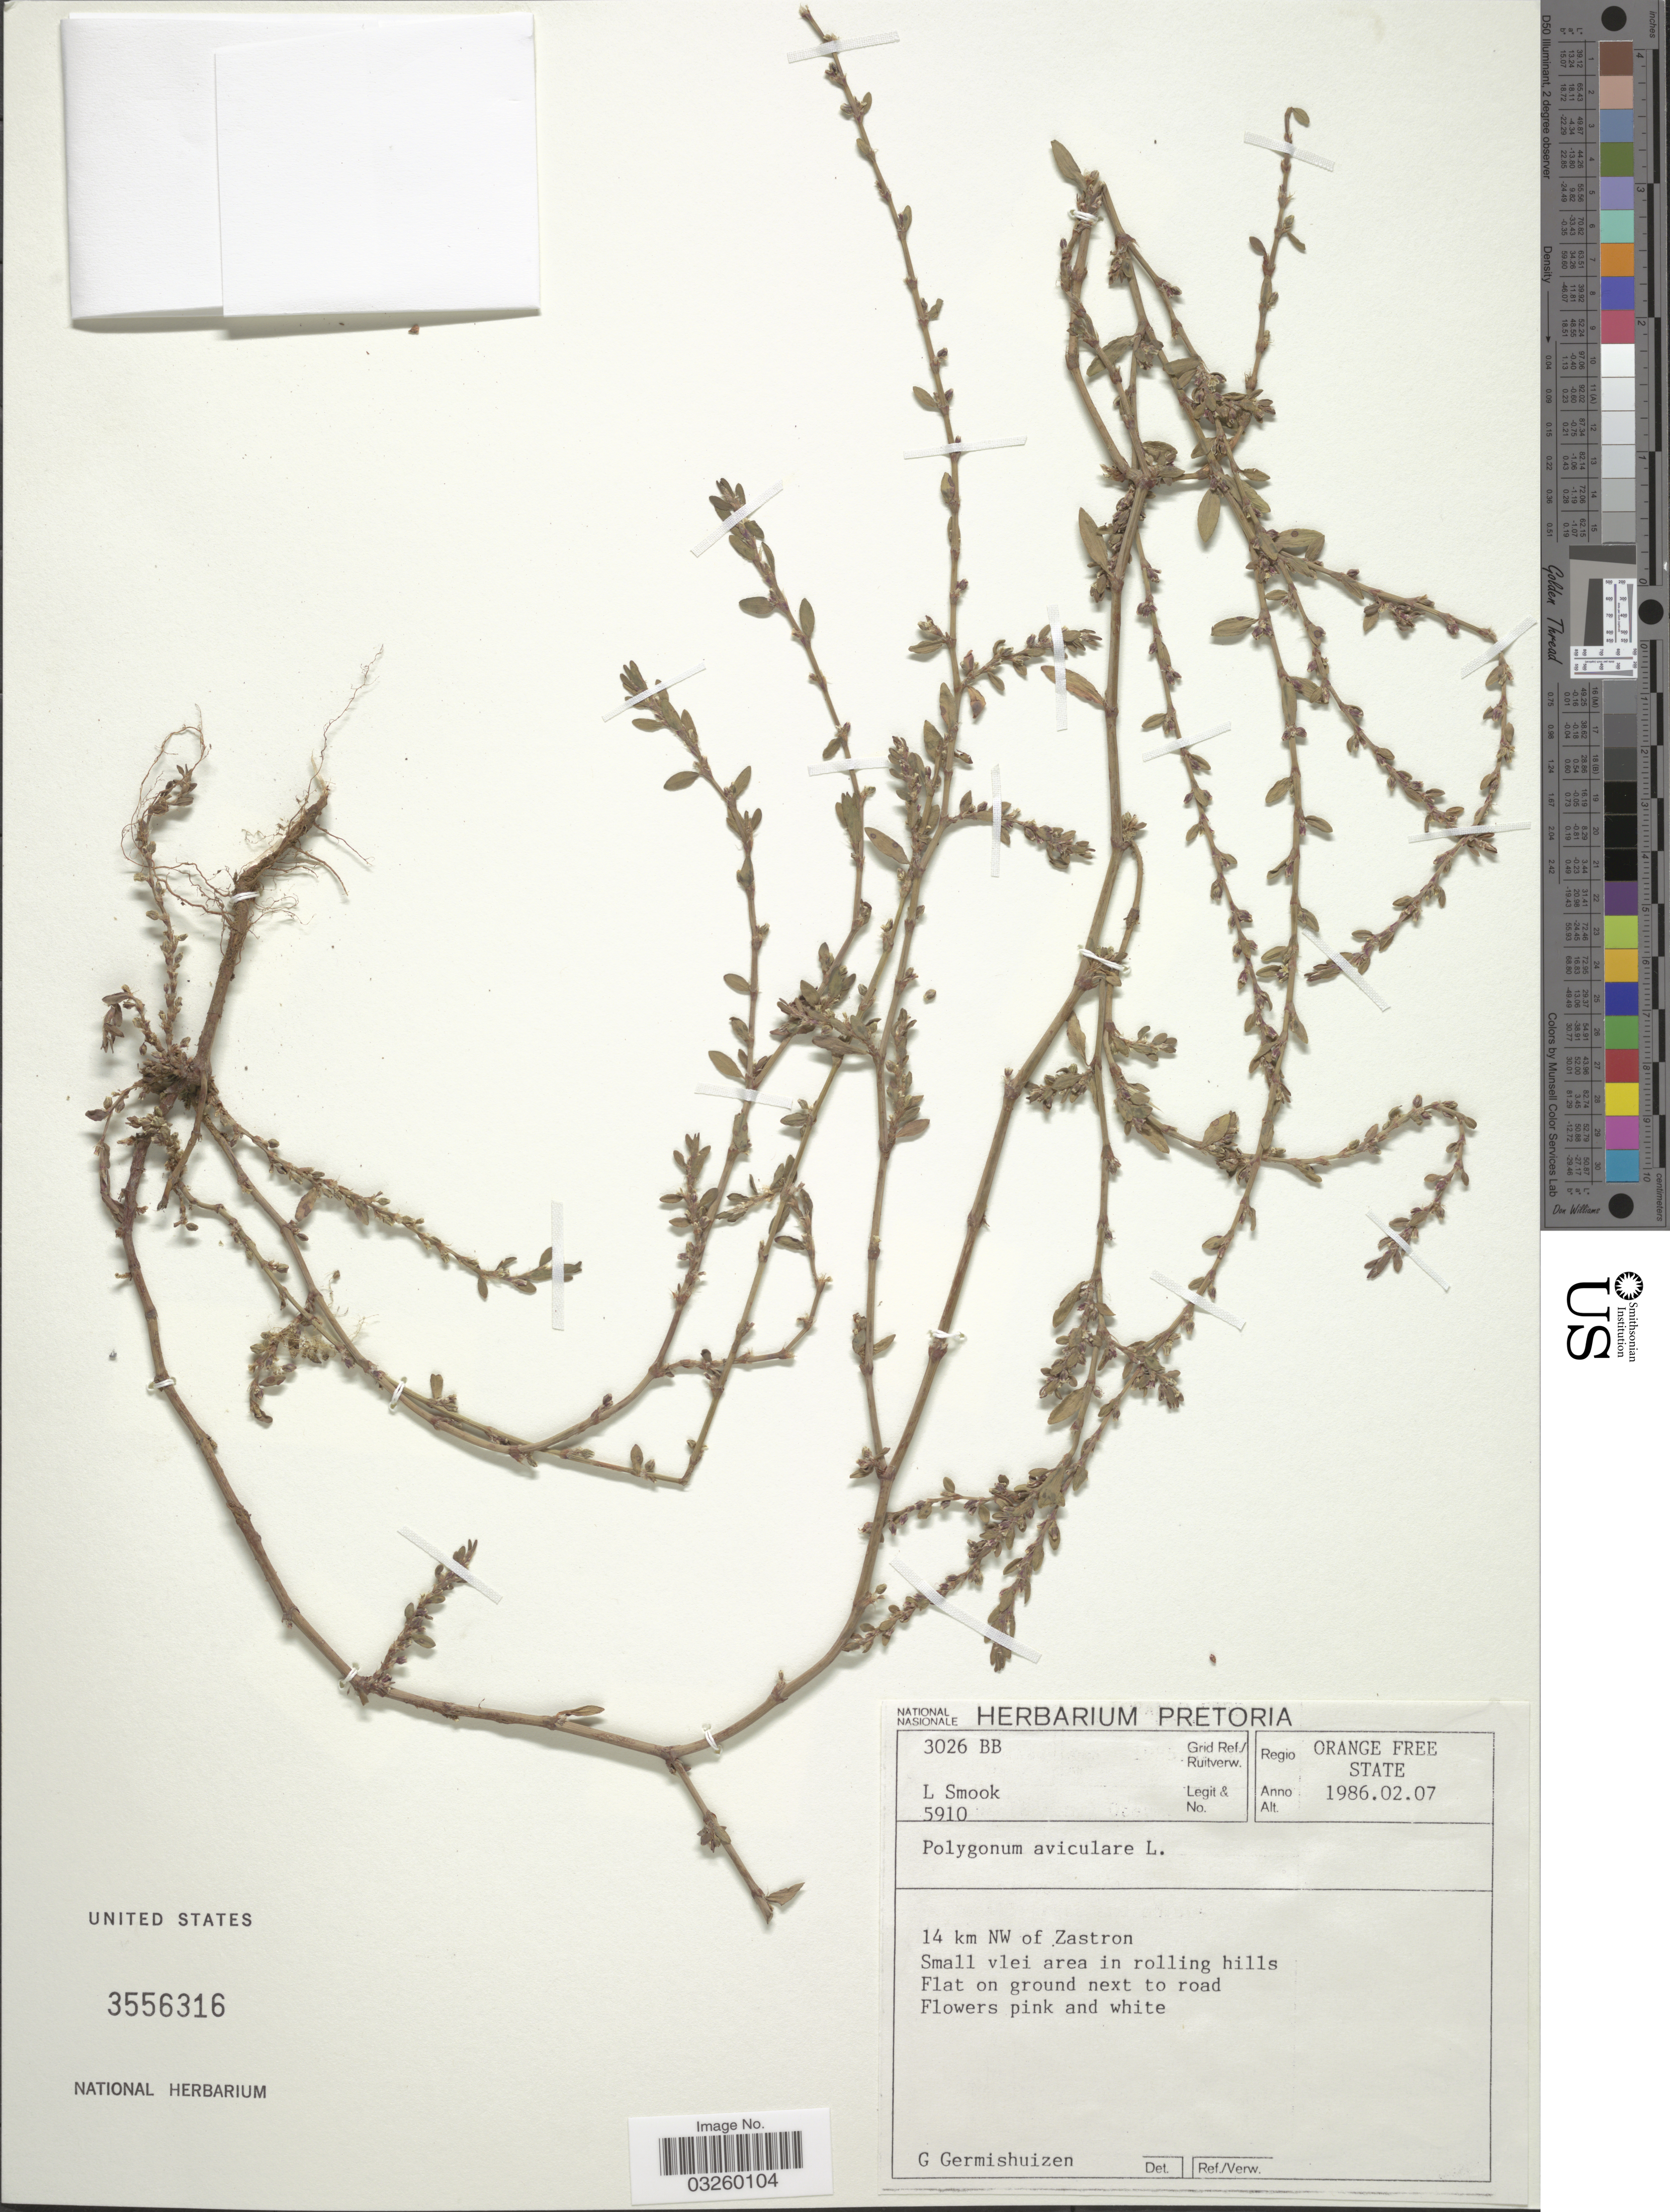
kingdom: Plantae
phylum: Tracheophyta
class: Magnoliopsida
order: Caryophyllales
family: Polygonaceae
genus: Polygonum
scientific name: Polygonum aviculare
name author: L.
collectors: L. Smook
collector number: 5910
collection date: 1986-02-07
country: South Africa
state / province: Free State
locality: Grid. Ref./Ruitverw. 3026 BB. Regio Orange Free State. 14 km NW of Zastron. Small vlei area in rolling hills.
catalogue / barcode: US 3556316